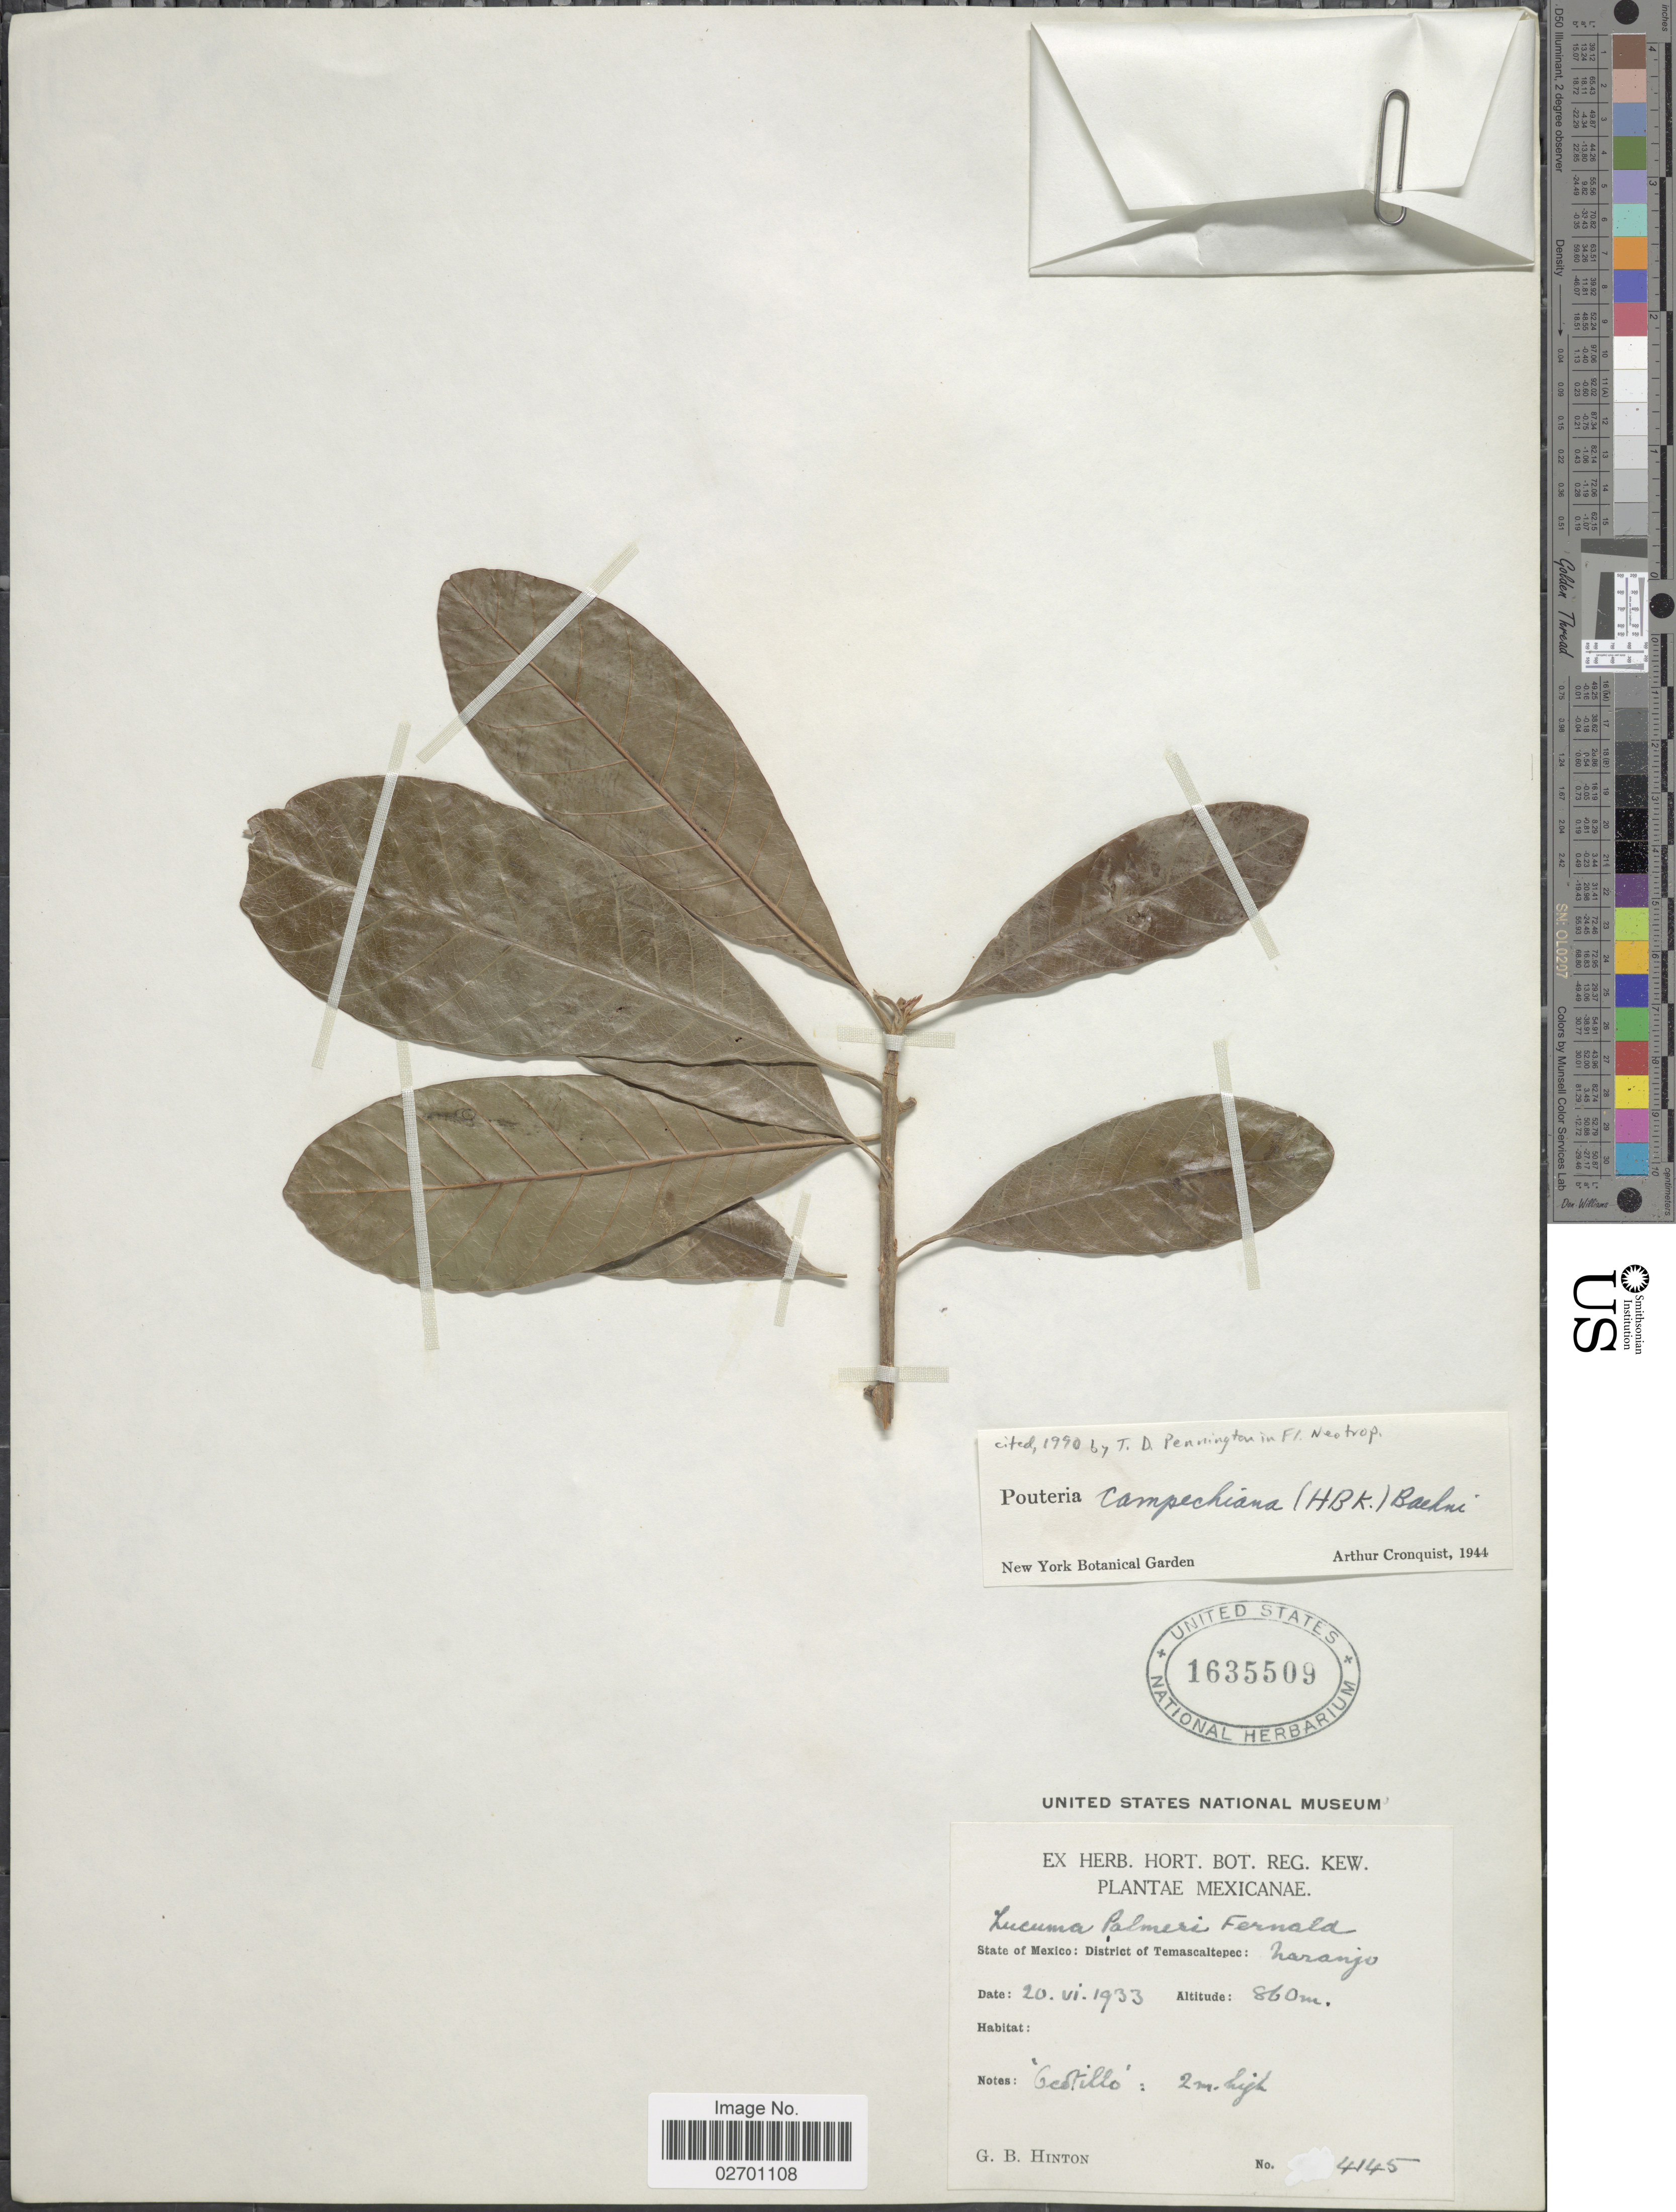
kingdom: Plantae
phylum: Tracheophyta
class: Magnoliopsida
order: Ericales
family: Sapotaceae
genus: Pouteria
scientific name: Pouteria campechiana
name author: (Kunth) Baehni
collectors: G. B. Hinton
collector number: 4145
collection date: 1933-06-20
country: Mexico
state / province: México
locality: District of Temascaltepec: Naranjo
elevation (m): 860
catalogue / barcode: US 1635509